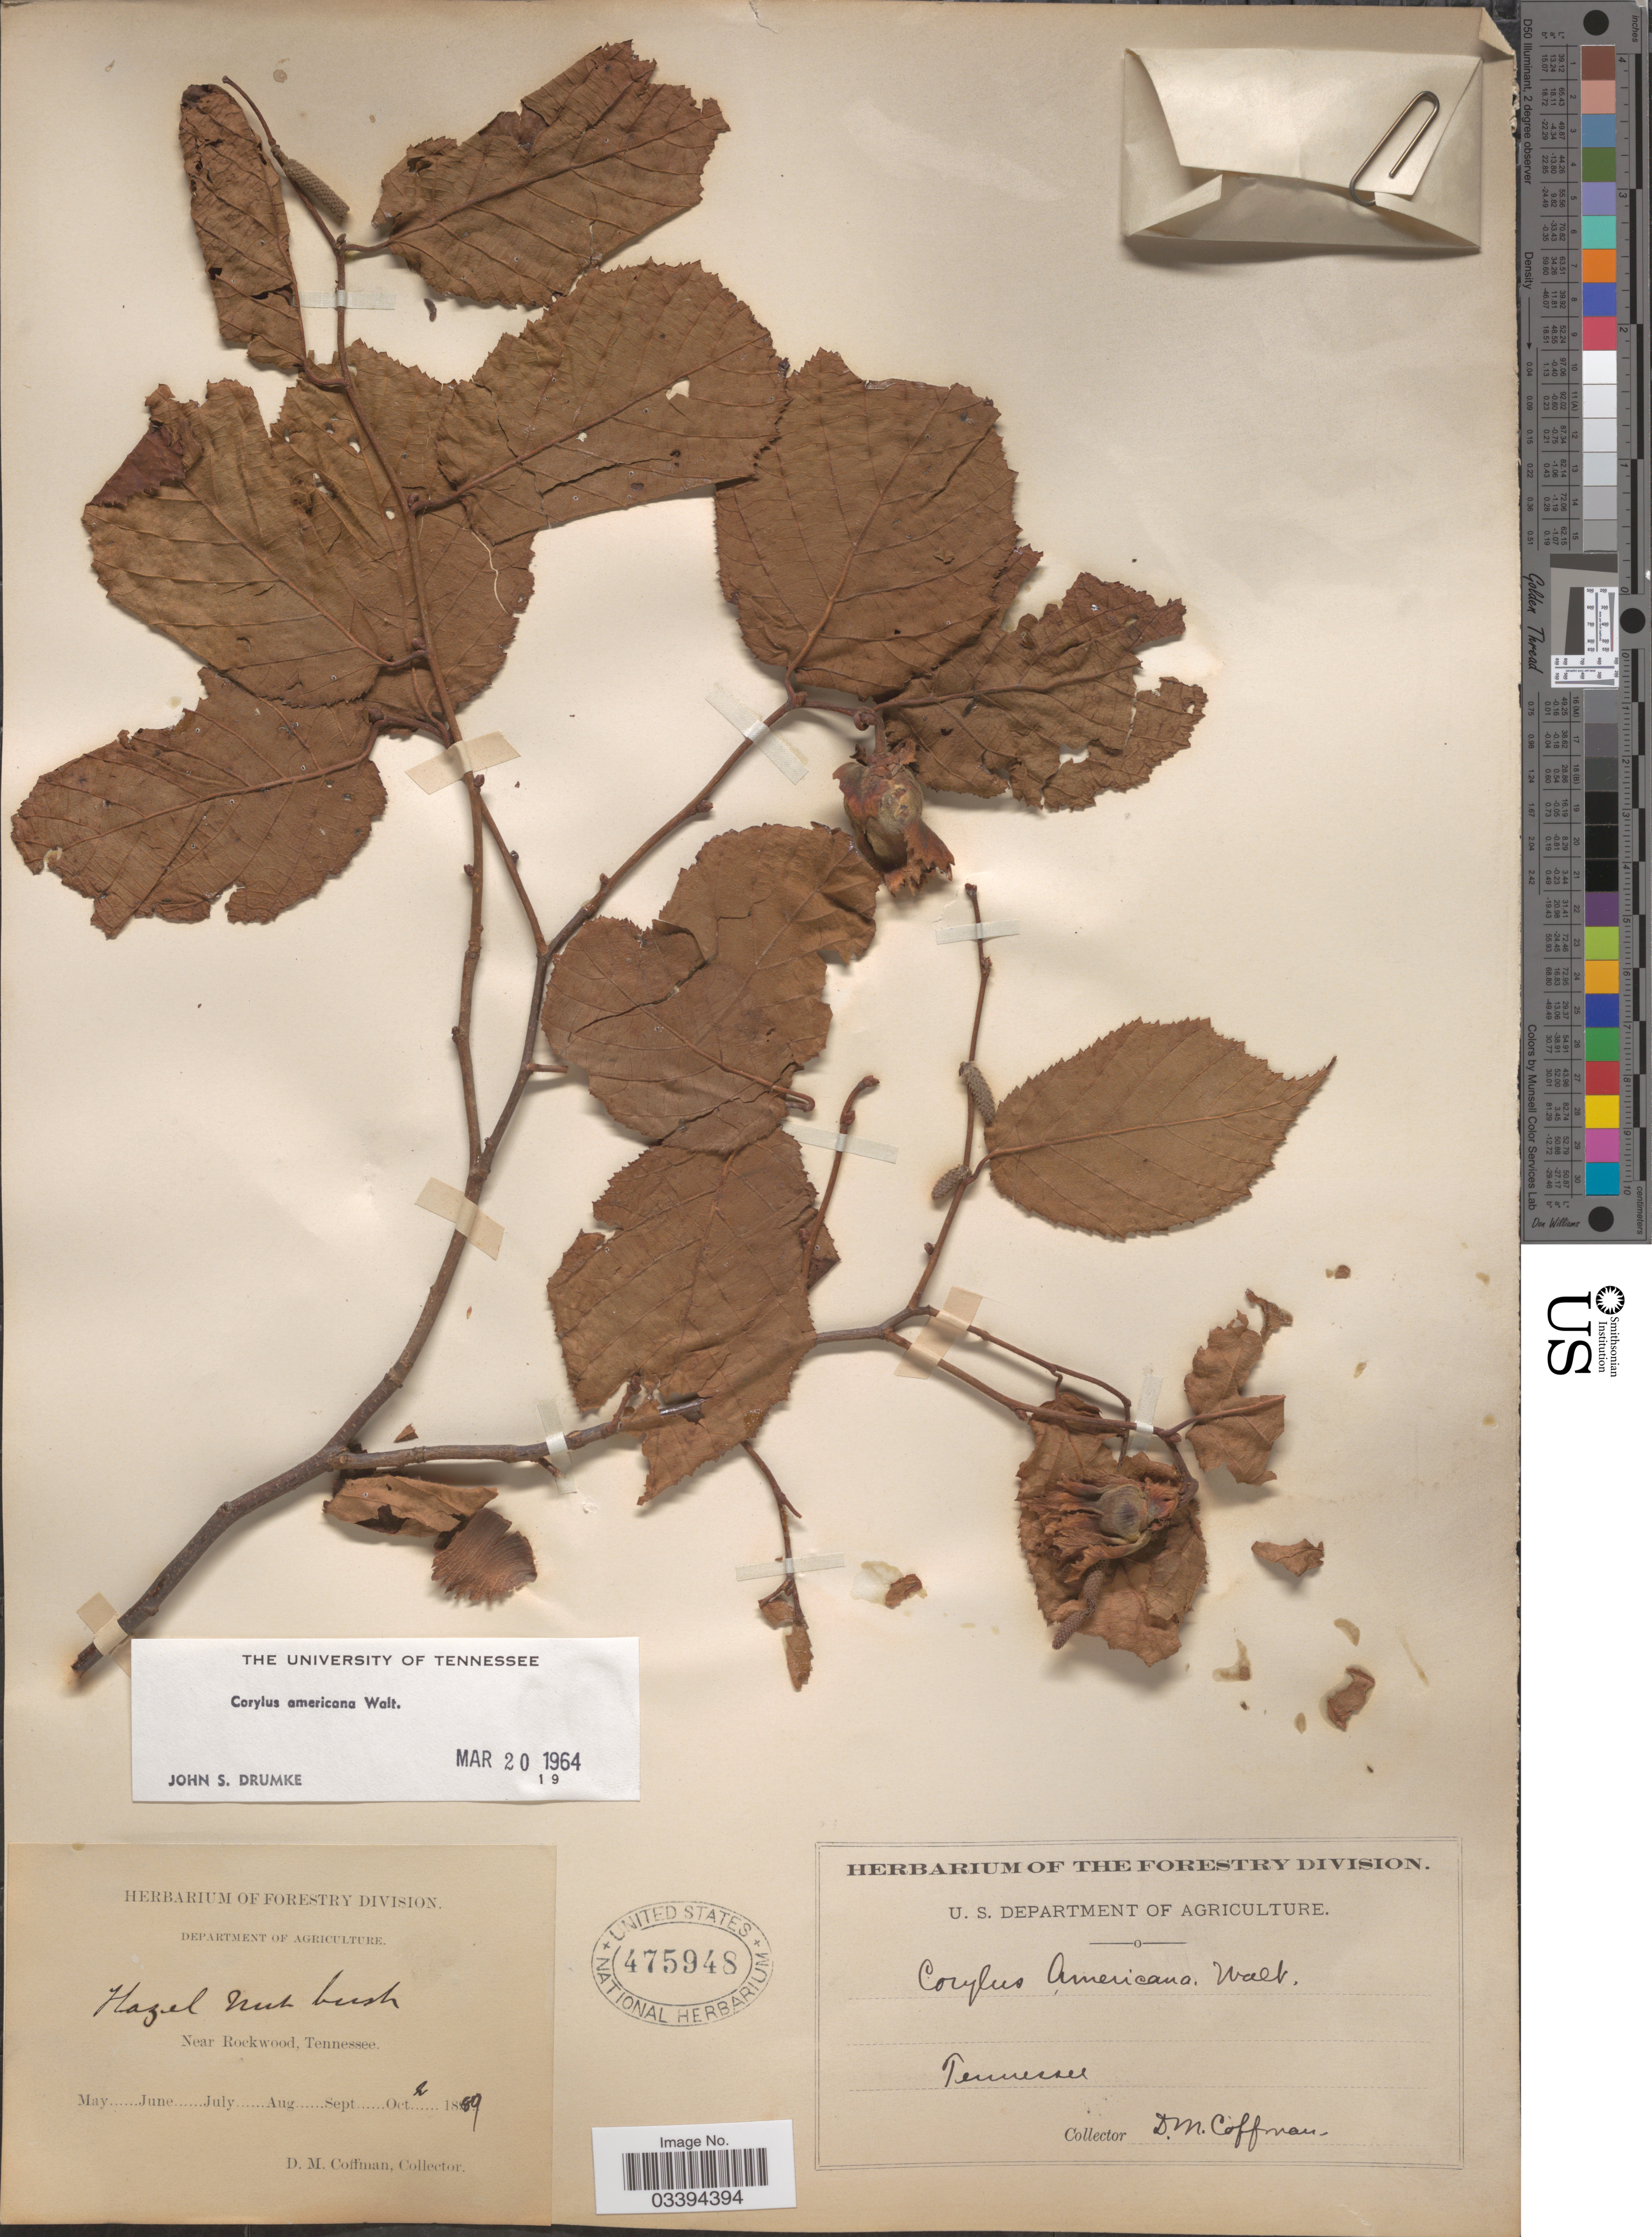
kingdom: Plantae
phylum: Tracheophyta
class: Magnoliopsida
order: Fagales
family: Betulaceae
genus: Corylus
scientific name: Corylus americana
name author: Walter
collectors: D. M. Coffman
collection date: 1889-10-02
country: United States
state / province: Tennessee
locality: Near Rockwood.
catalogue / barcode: US 475948